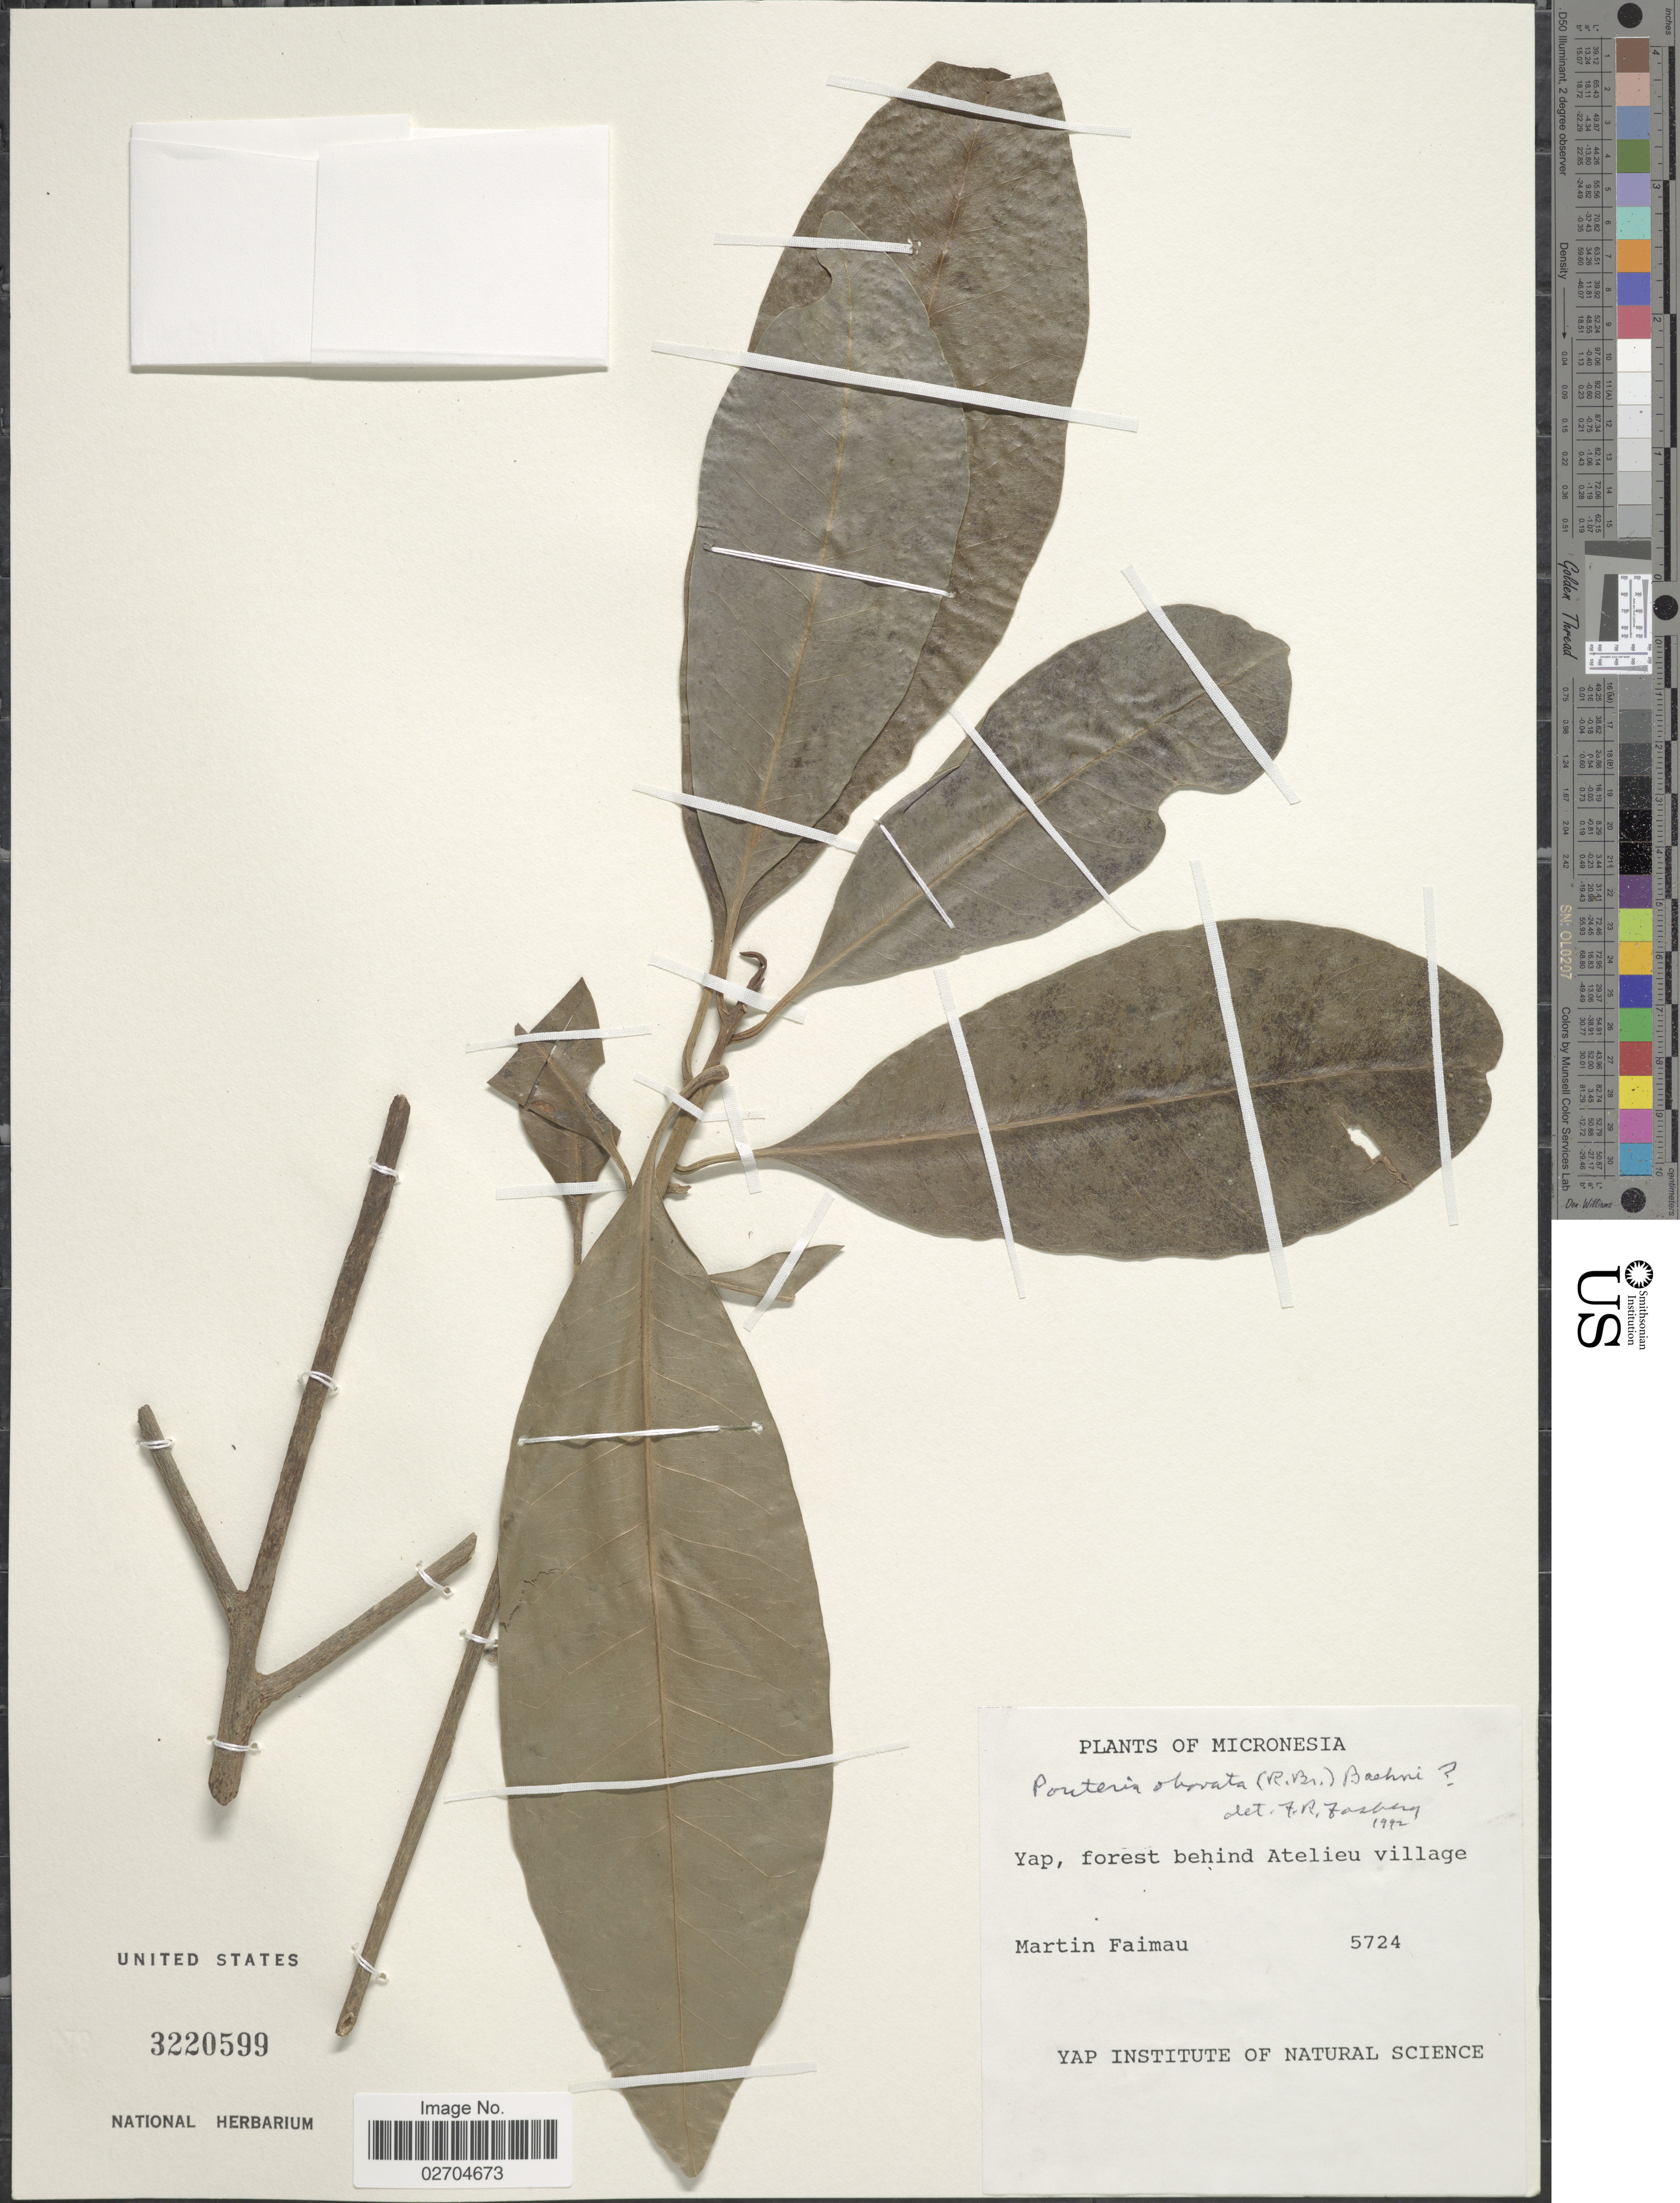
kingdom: Plantae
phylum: Tracheophyta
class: Magnoliopsida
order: Ericales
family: Sapotaceae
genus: Planchonella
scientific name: Planchonella obovata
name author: (R. Br.) Pierre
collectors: M. Faimau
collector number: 5724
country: Micronesia, Federated States of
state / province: Yap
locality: Forest behind Atelieu village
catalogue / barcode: US 3220599